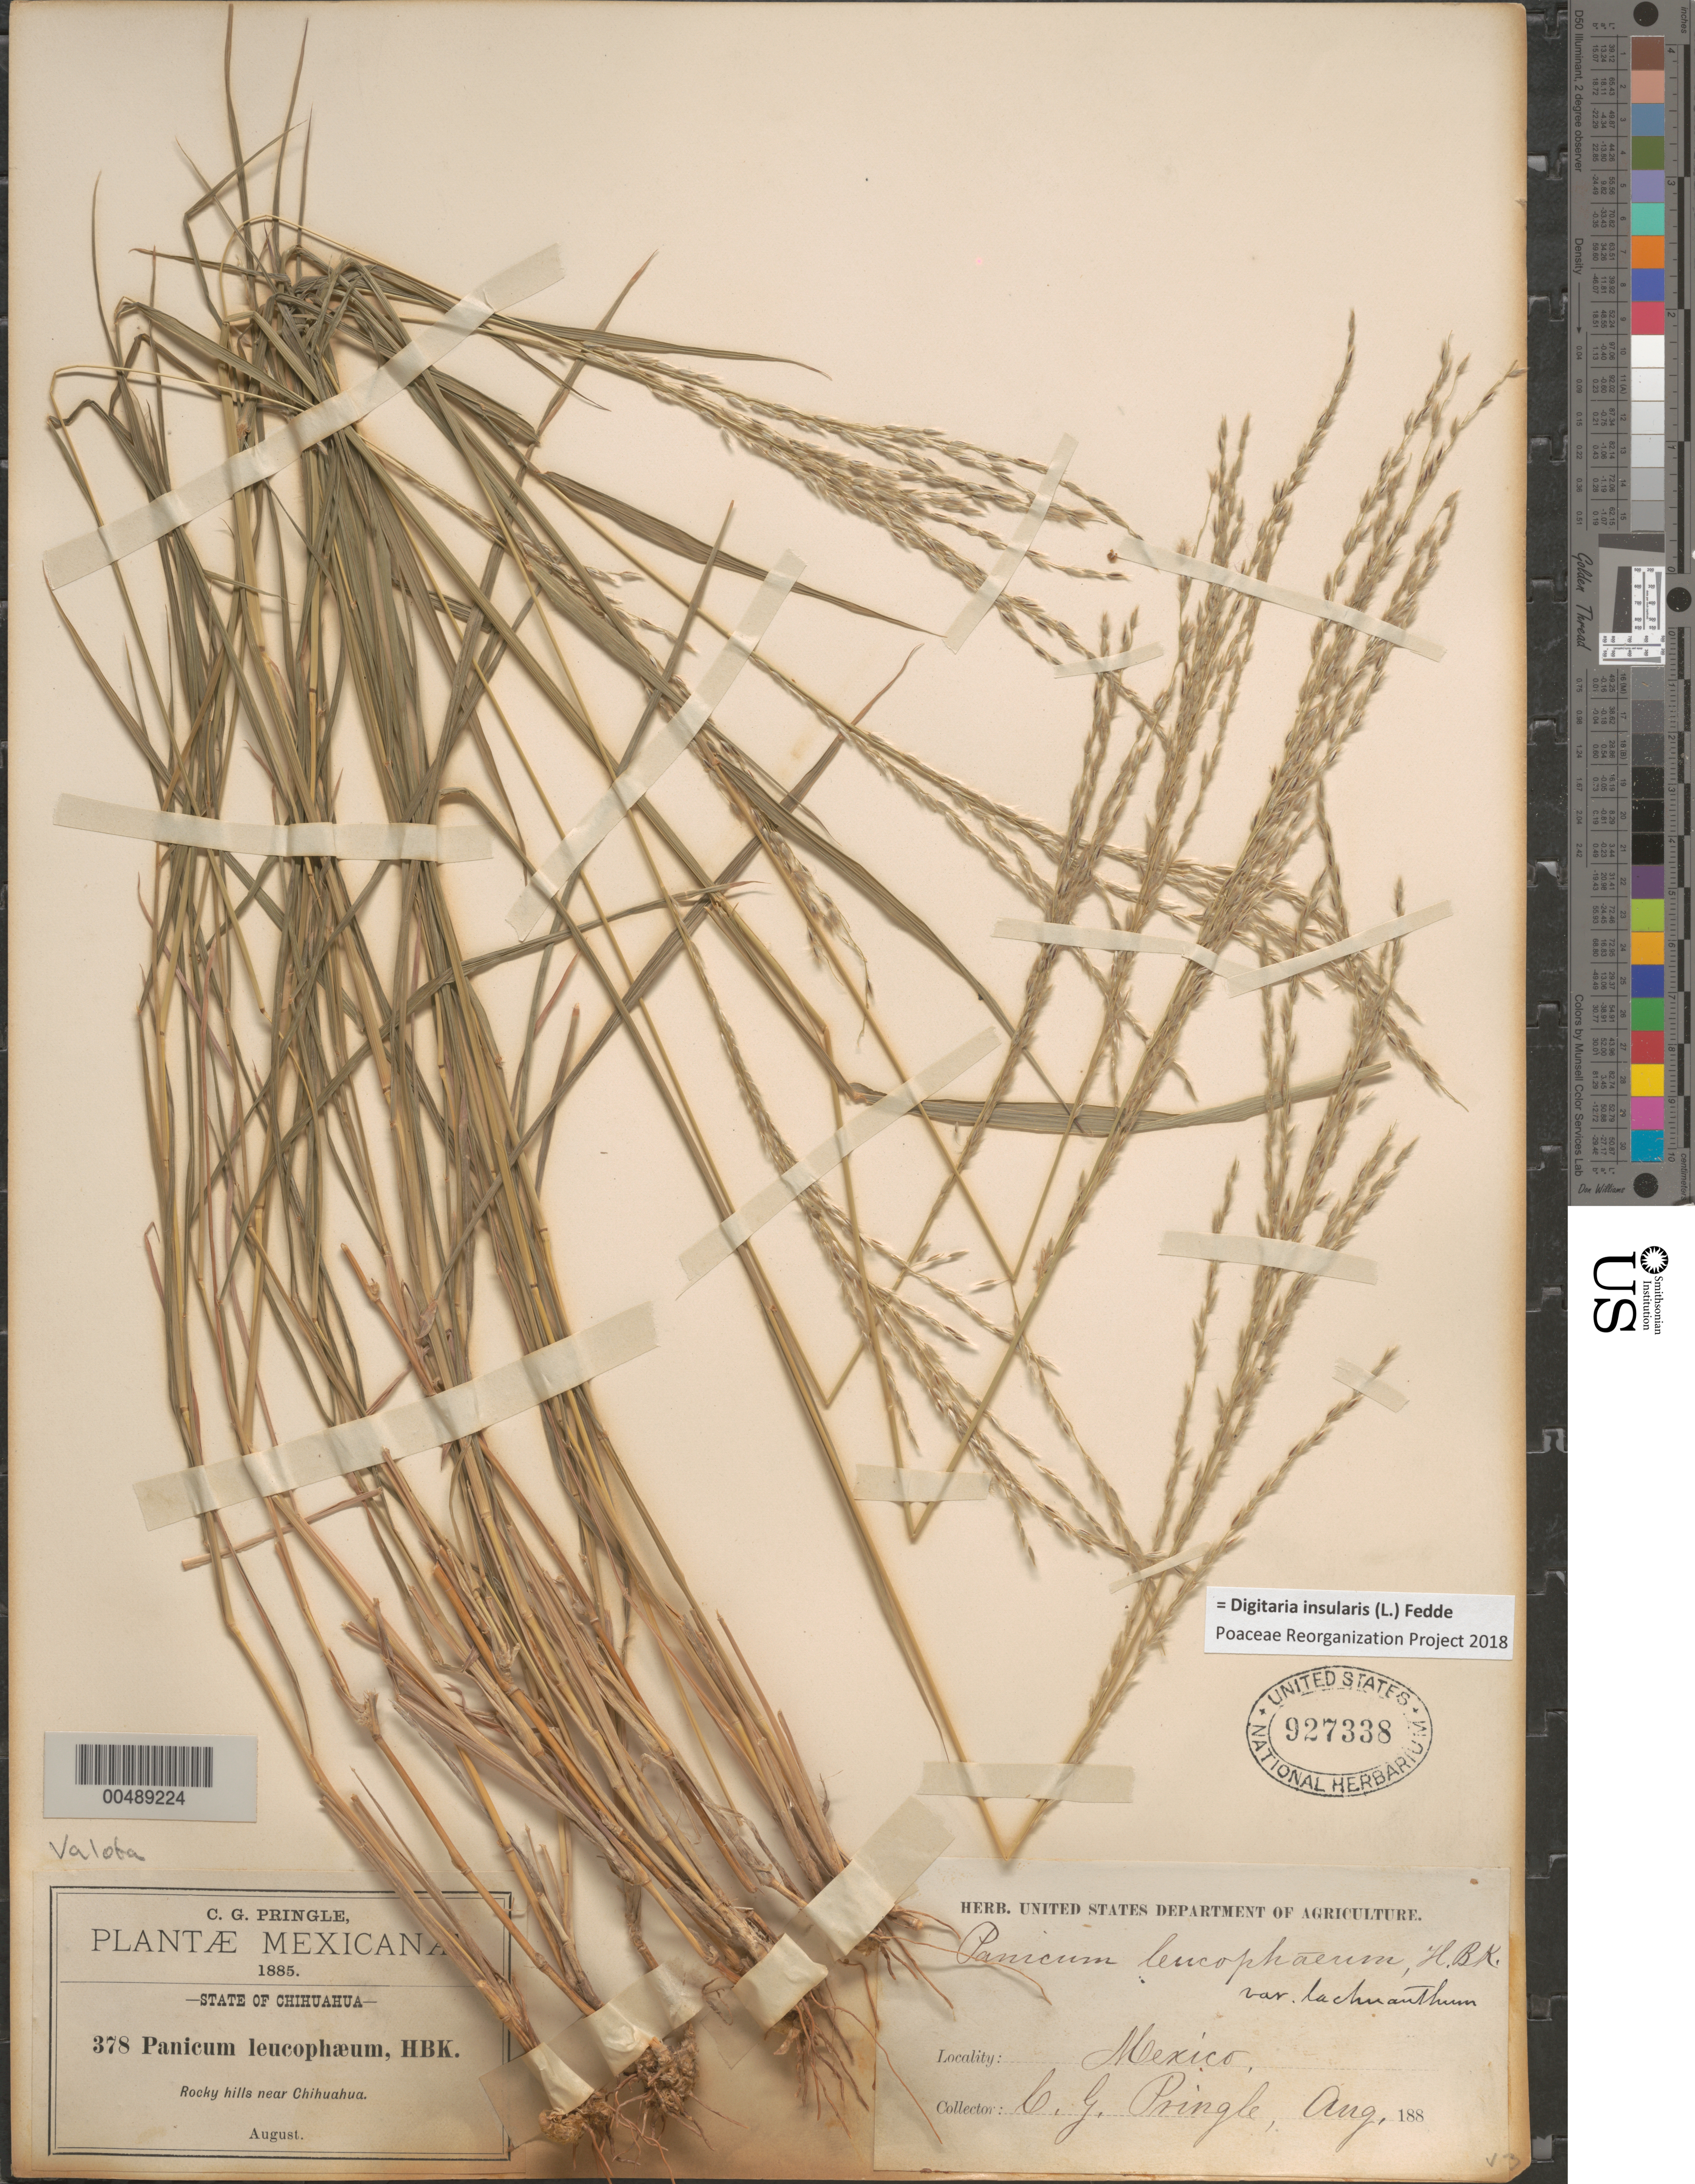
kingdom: Plantae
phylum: Tracheophyta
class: Liliopsida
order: Poales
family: Poaceae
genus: Digitaria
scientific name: Digitaria insularis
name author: (L.) Fedde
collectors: C. G. Pringle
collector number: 378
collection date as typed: Aug 1885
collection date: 1885-08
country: Mexico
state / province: Chihuahua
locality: Near Chihuahua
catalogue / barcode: US 927338